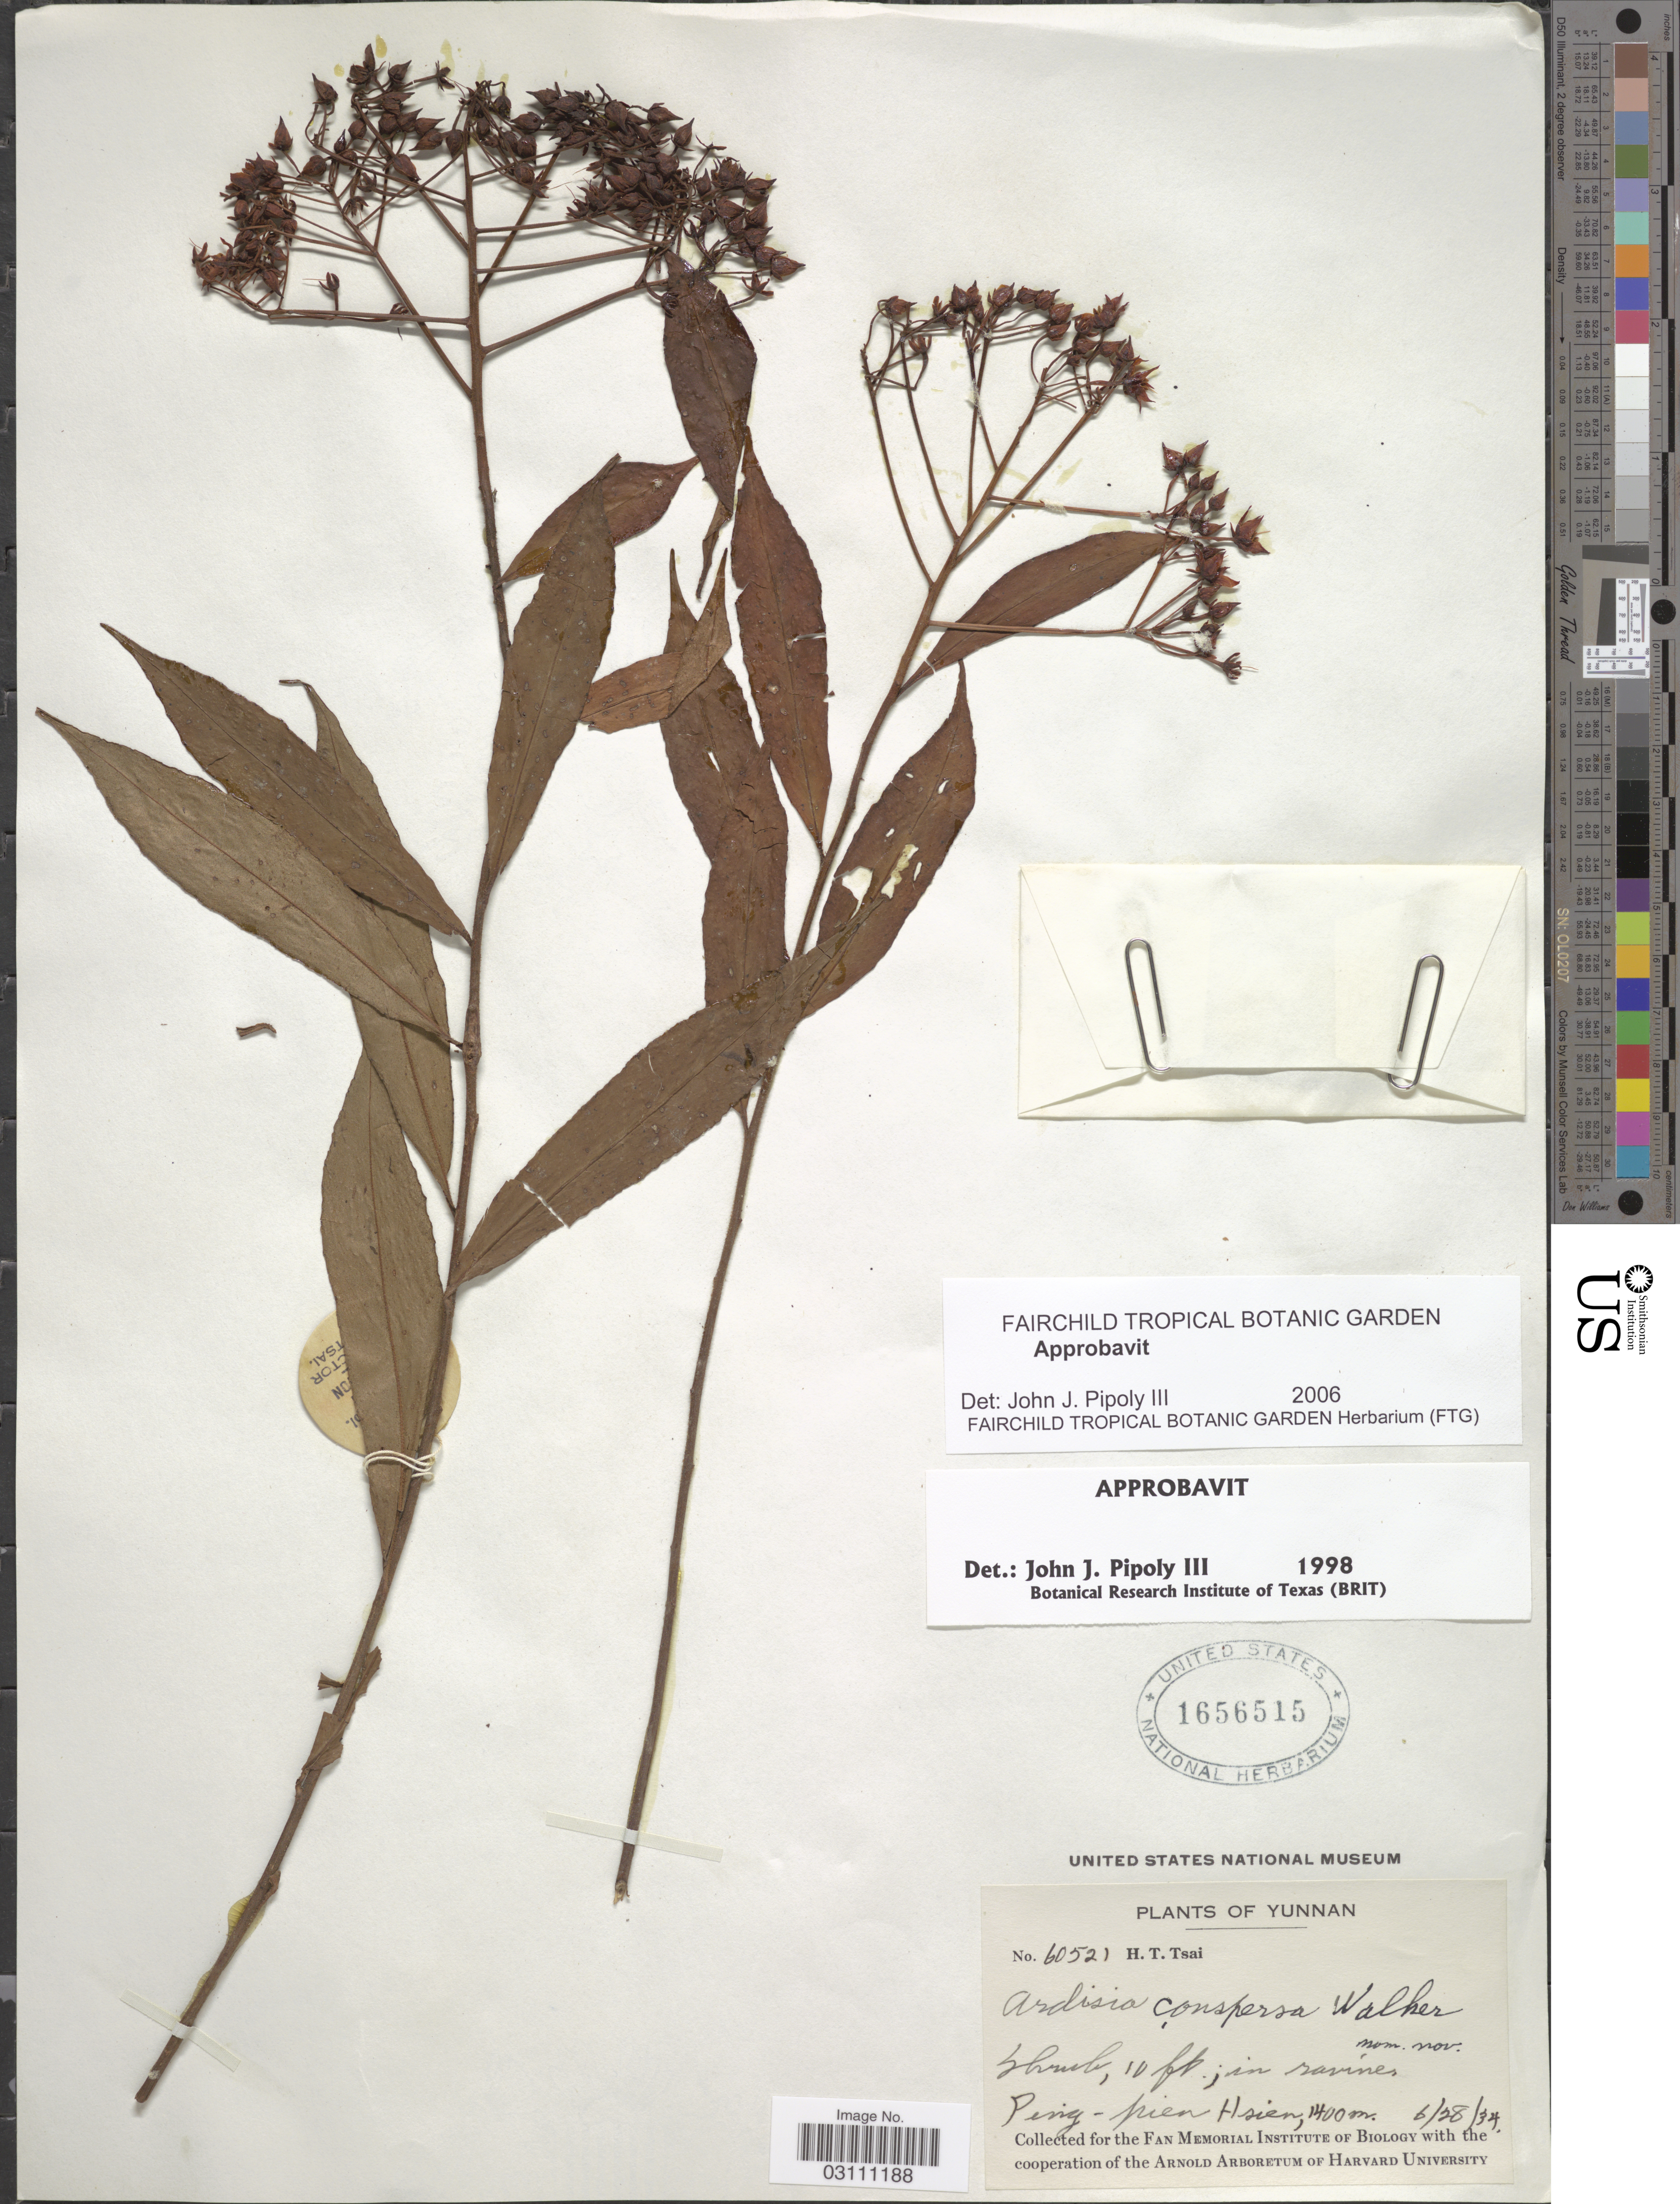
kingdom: Plantae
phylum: Tracheophyta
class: Magnoliopsida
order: Ericales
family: Primulaceae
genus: Ardisia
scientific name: Ardisia conspersa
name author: E. Walker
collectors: H. Tsai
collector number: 60521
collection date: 1934-06-28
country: China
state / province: Yunnan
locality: Ping-pien Hsien.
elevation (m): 1400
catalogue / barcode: US 1656515